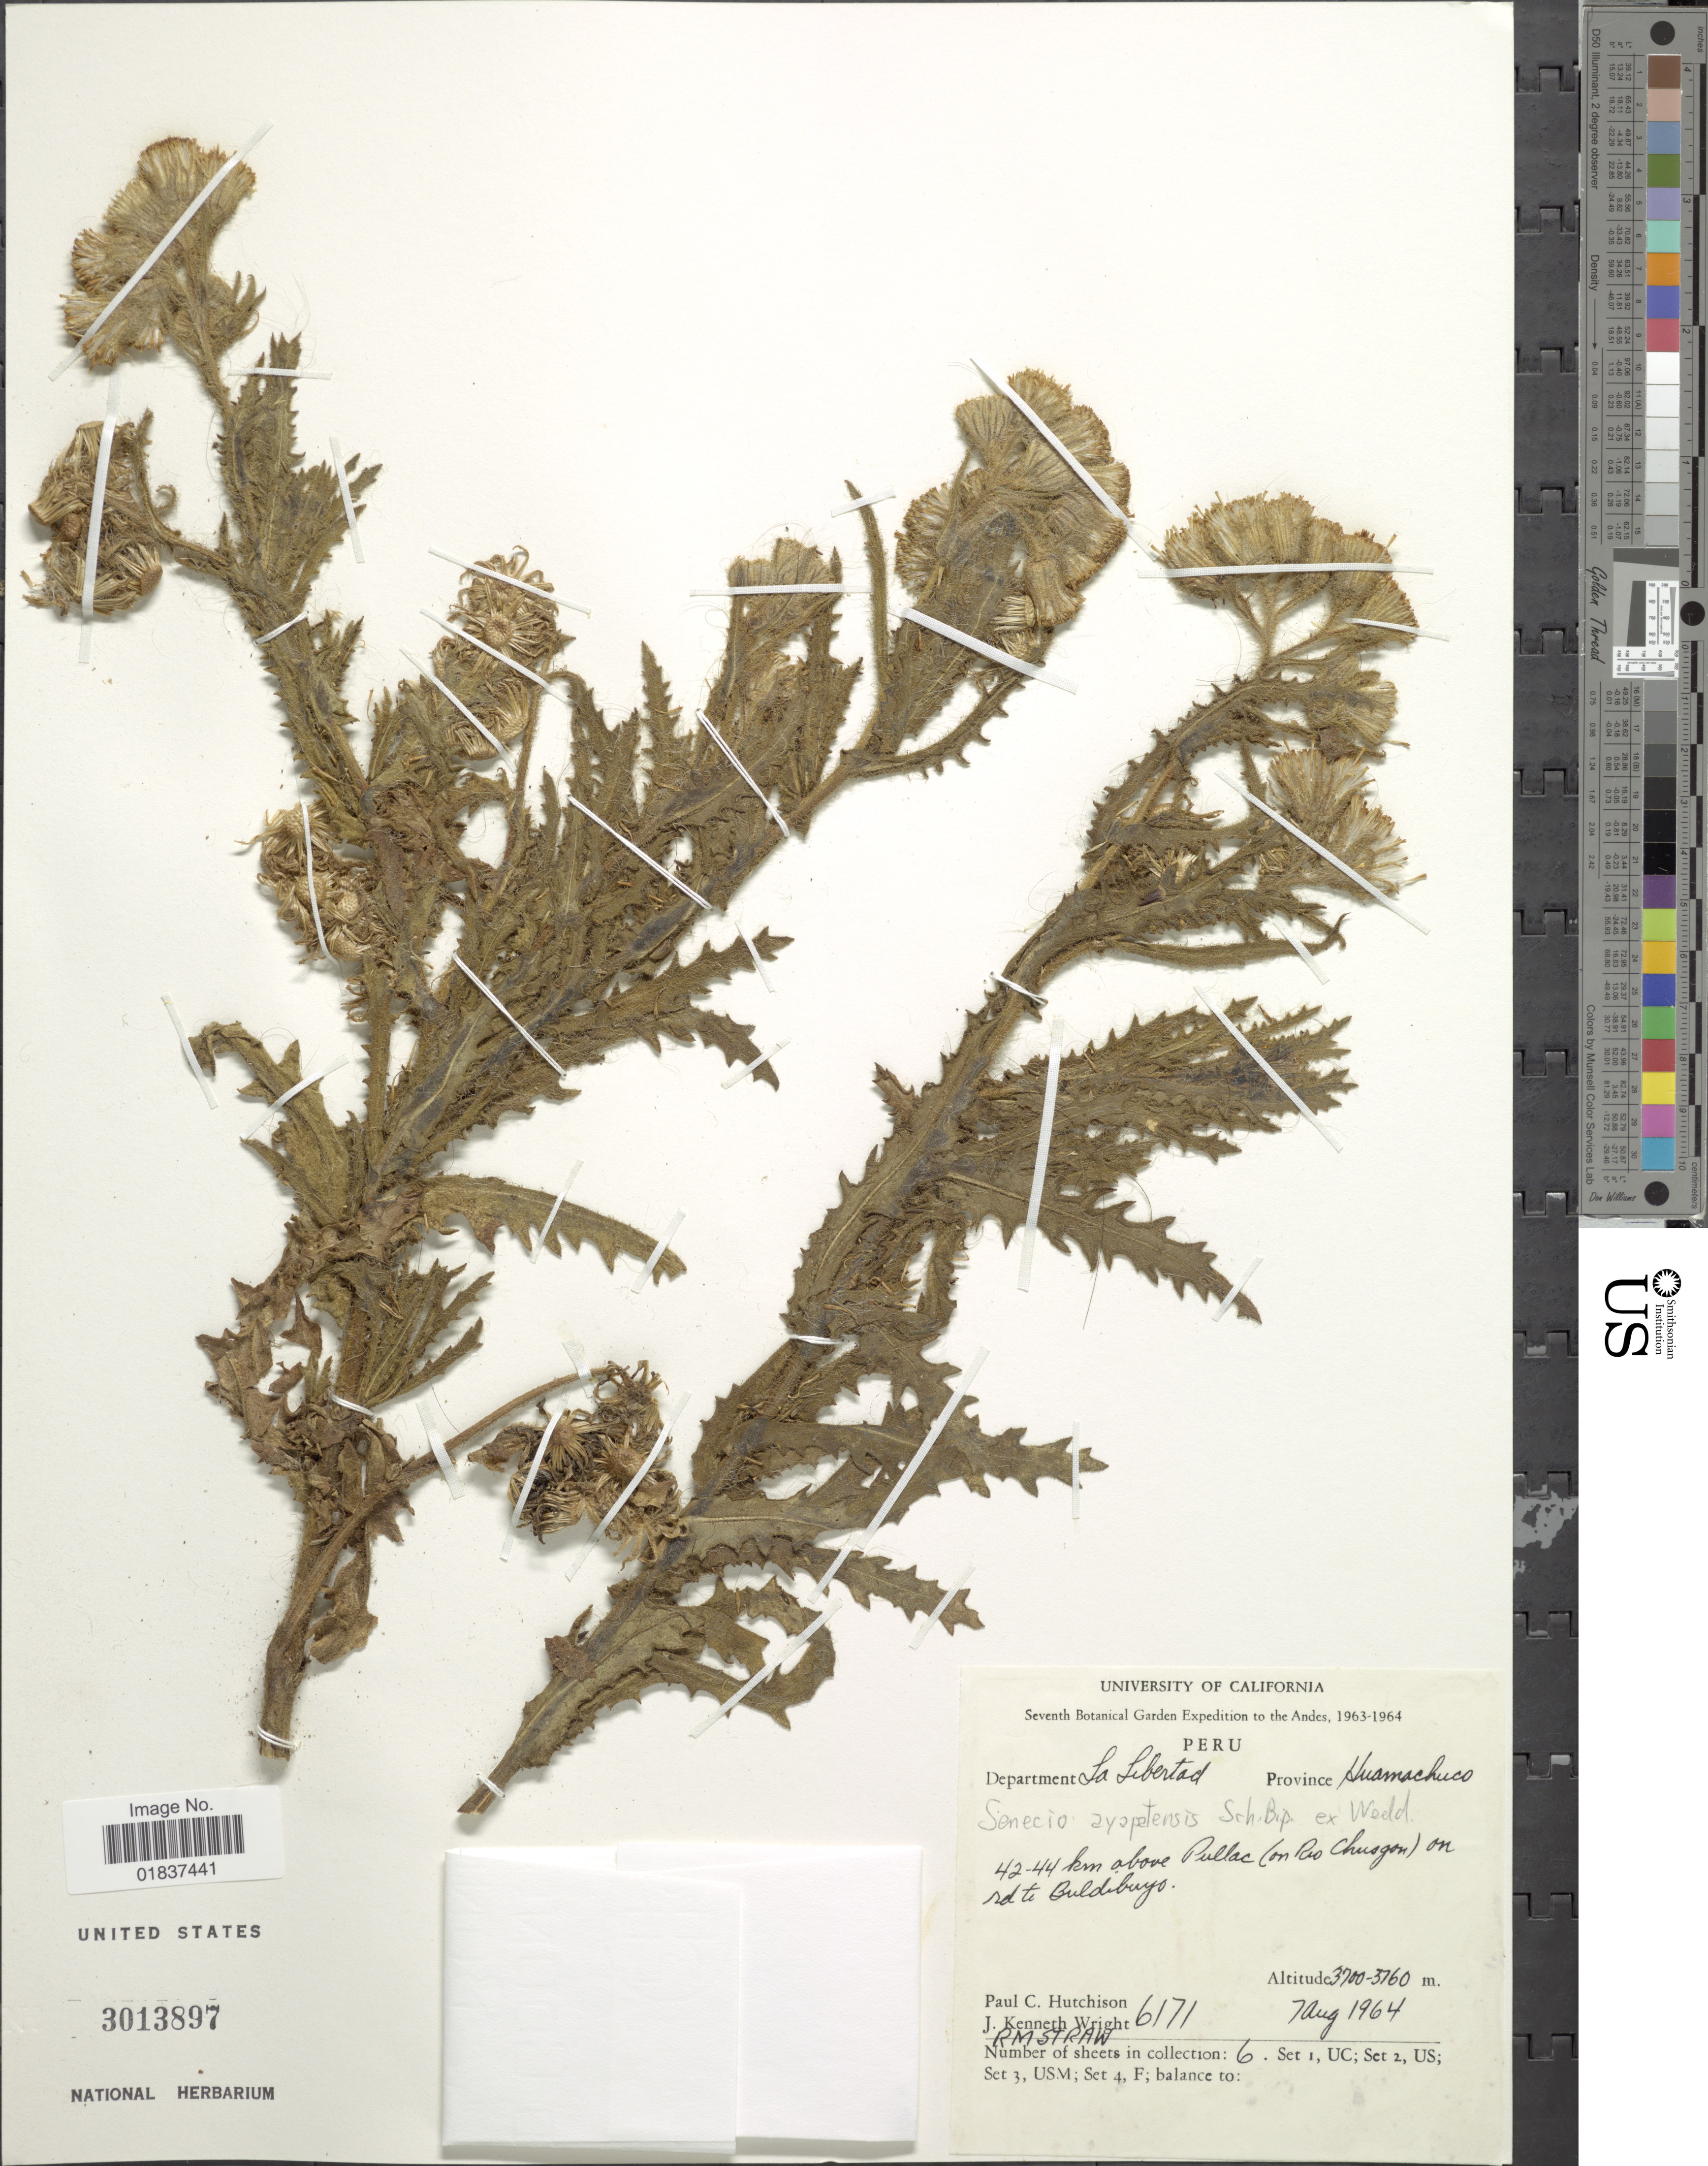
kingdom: Plantae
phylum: Tracheophyta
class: Magnoliopsida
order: Asterales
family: Asteraceae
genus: Senecio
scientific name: Senecio ayapatensis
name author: Sch. Bip.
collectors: P. C. Hutchison & J. K. Wright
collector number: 6171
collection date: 1964-08-07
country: Peru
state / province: La Libertad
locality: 42 - 44 km. above Pullac (on Río Chusgon) on rd. to Buldibuyo, Province Huamachuco, Department La Libertad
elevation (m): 3700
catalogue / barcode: US 3013897